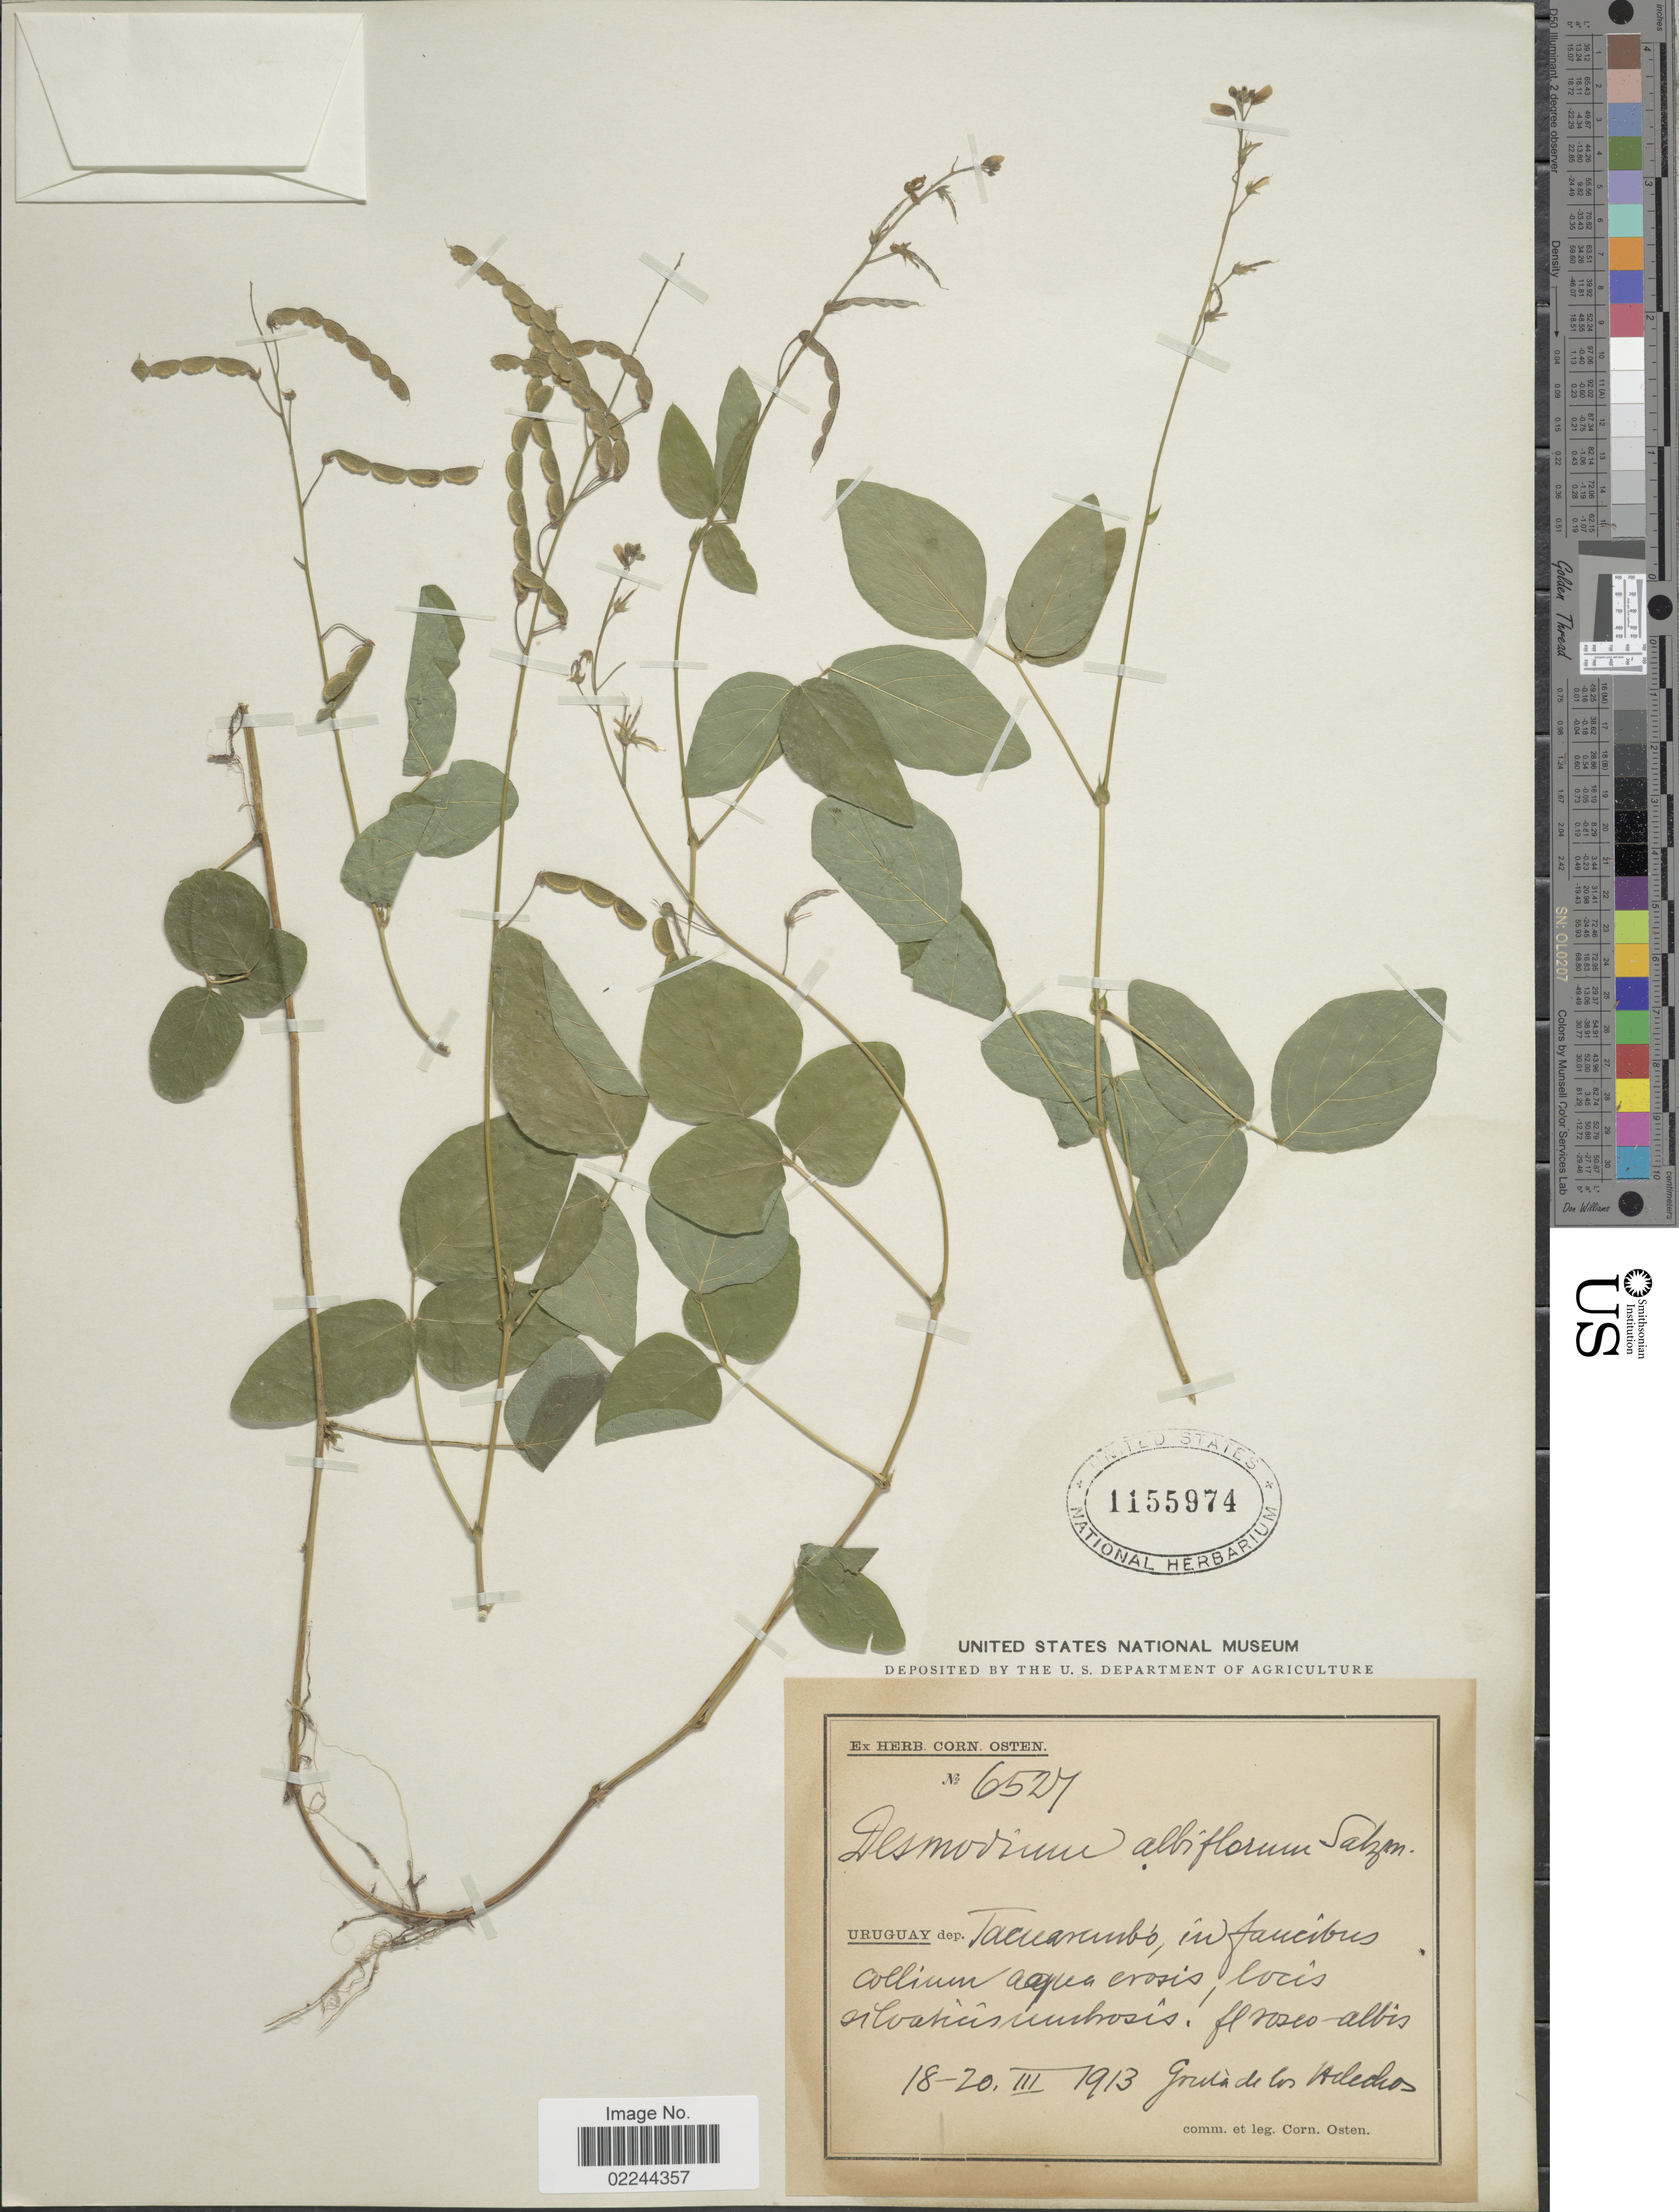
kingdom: Plantae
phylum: Tracheophyta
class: Magnoliopsida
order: Fabales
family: Fabaceae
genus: Desmodium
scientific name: Desmodium affine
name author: Schltdl.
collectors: C. Osten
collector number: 6527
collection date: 1913-03-18/1913-03-20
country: Uruguay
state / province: Tacuarembó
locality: Uruguay dep. Tacuarumbo.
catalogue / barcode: US 1155974